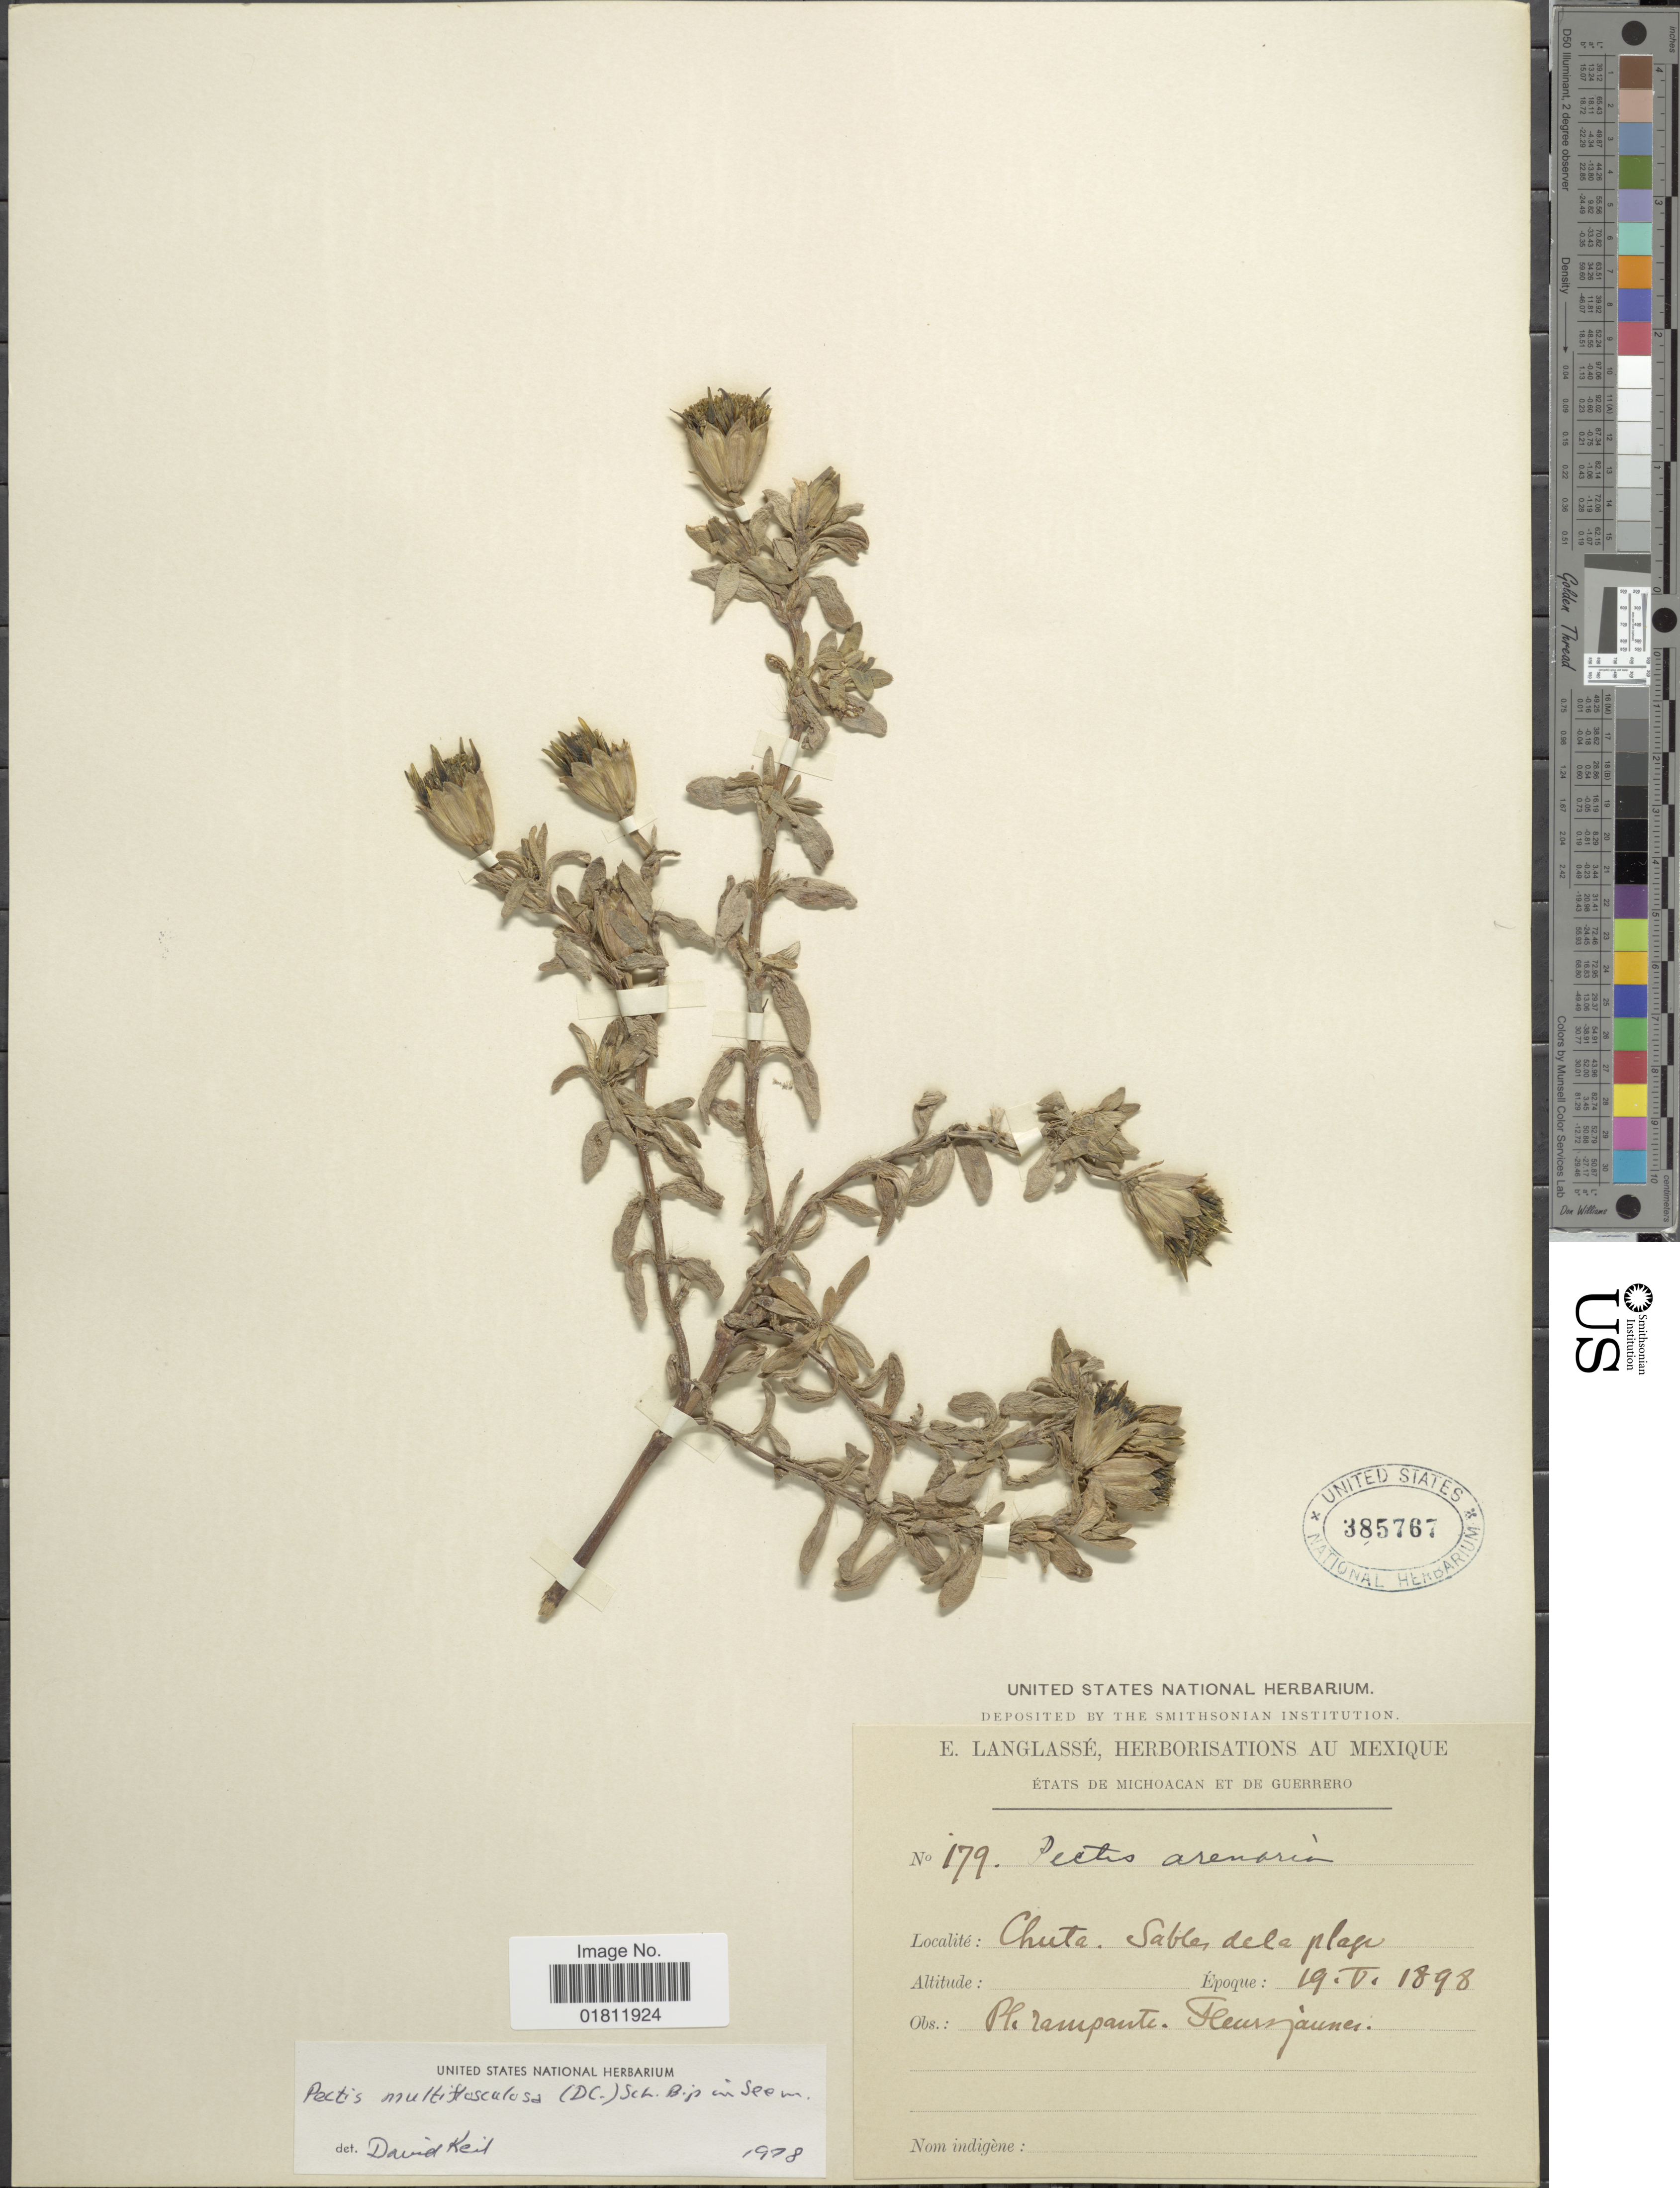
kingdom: Plantae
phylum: Tracheophyta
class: Magnoliopsida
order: Asterales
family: Asteraceae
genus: Pectis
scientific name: Pectis multiflosculosa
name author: (DC.) Sch. Bip.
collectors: E. Langlassé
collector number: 179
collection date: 1898-05-19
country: Mexico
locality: Chuta, Sables de la plage. Etats de Michoacan et de Guerrero.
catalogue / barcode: US 385767